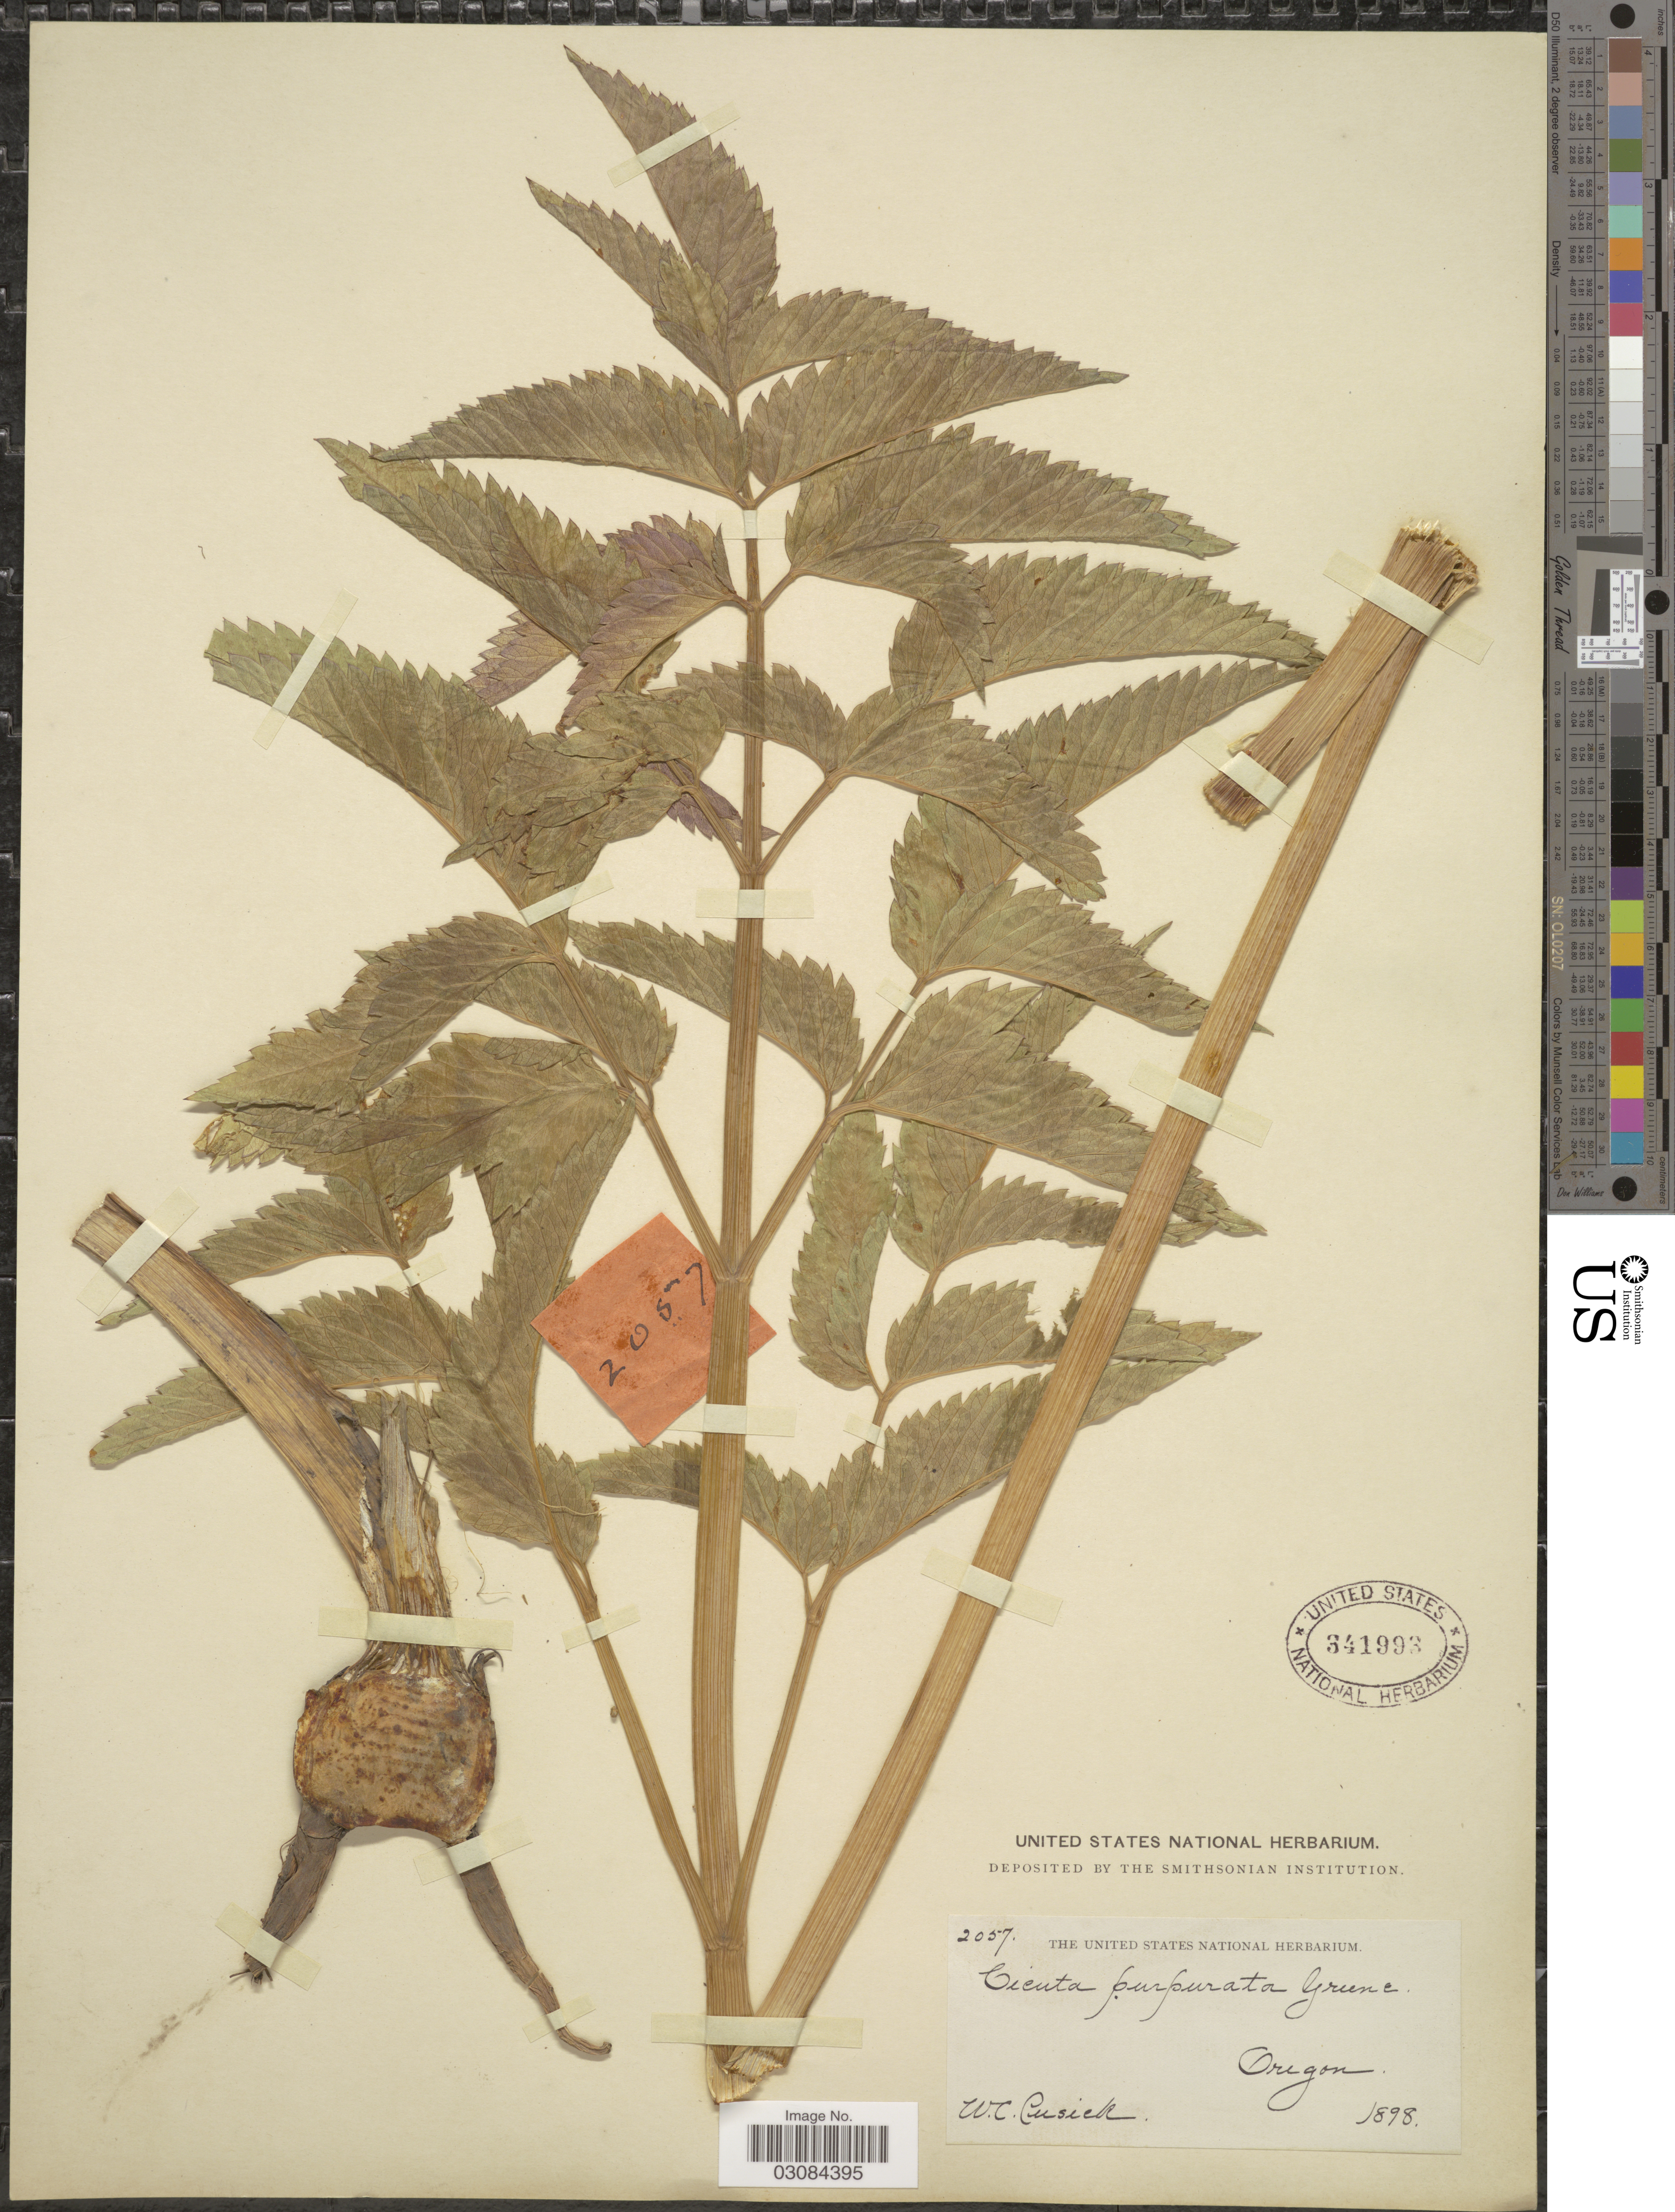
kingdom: Plantae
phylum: Tracheophyta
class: Magnoliopsida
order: Apiales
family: Apiaceae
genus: Cicuta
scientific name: Cicuta douglasii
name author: (DC.) J.M. Coult. & Rose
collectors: W. C. Cusick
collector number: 2057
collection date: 1898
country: United States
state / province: Oregon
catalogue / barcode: US 341993